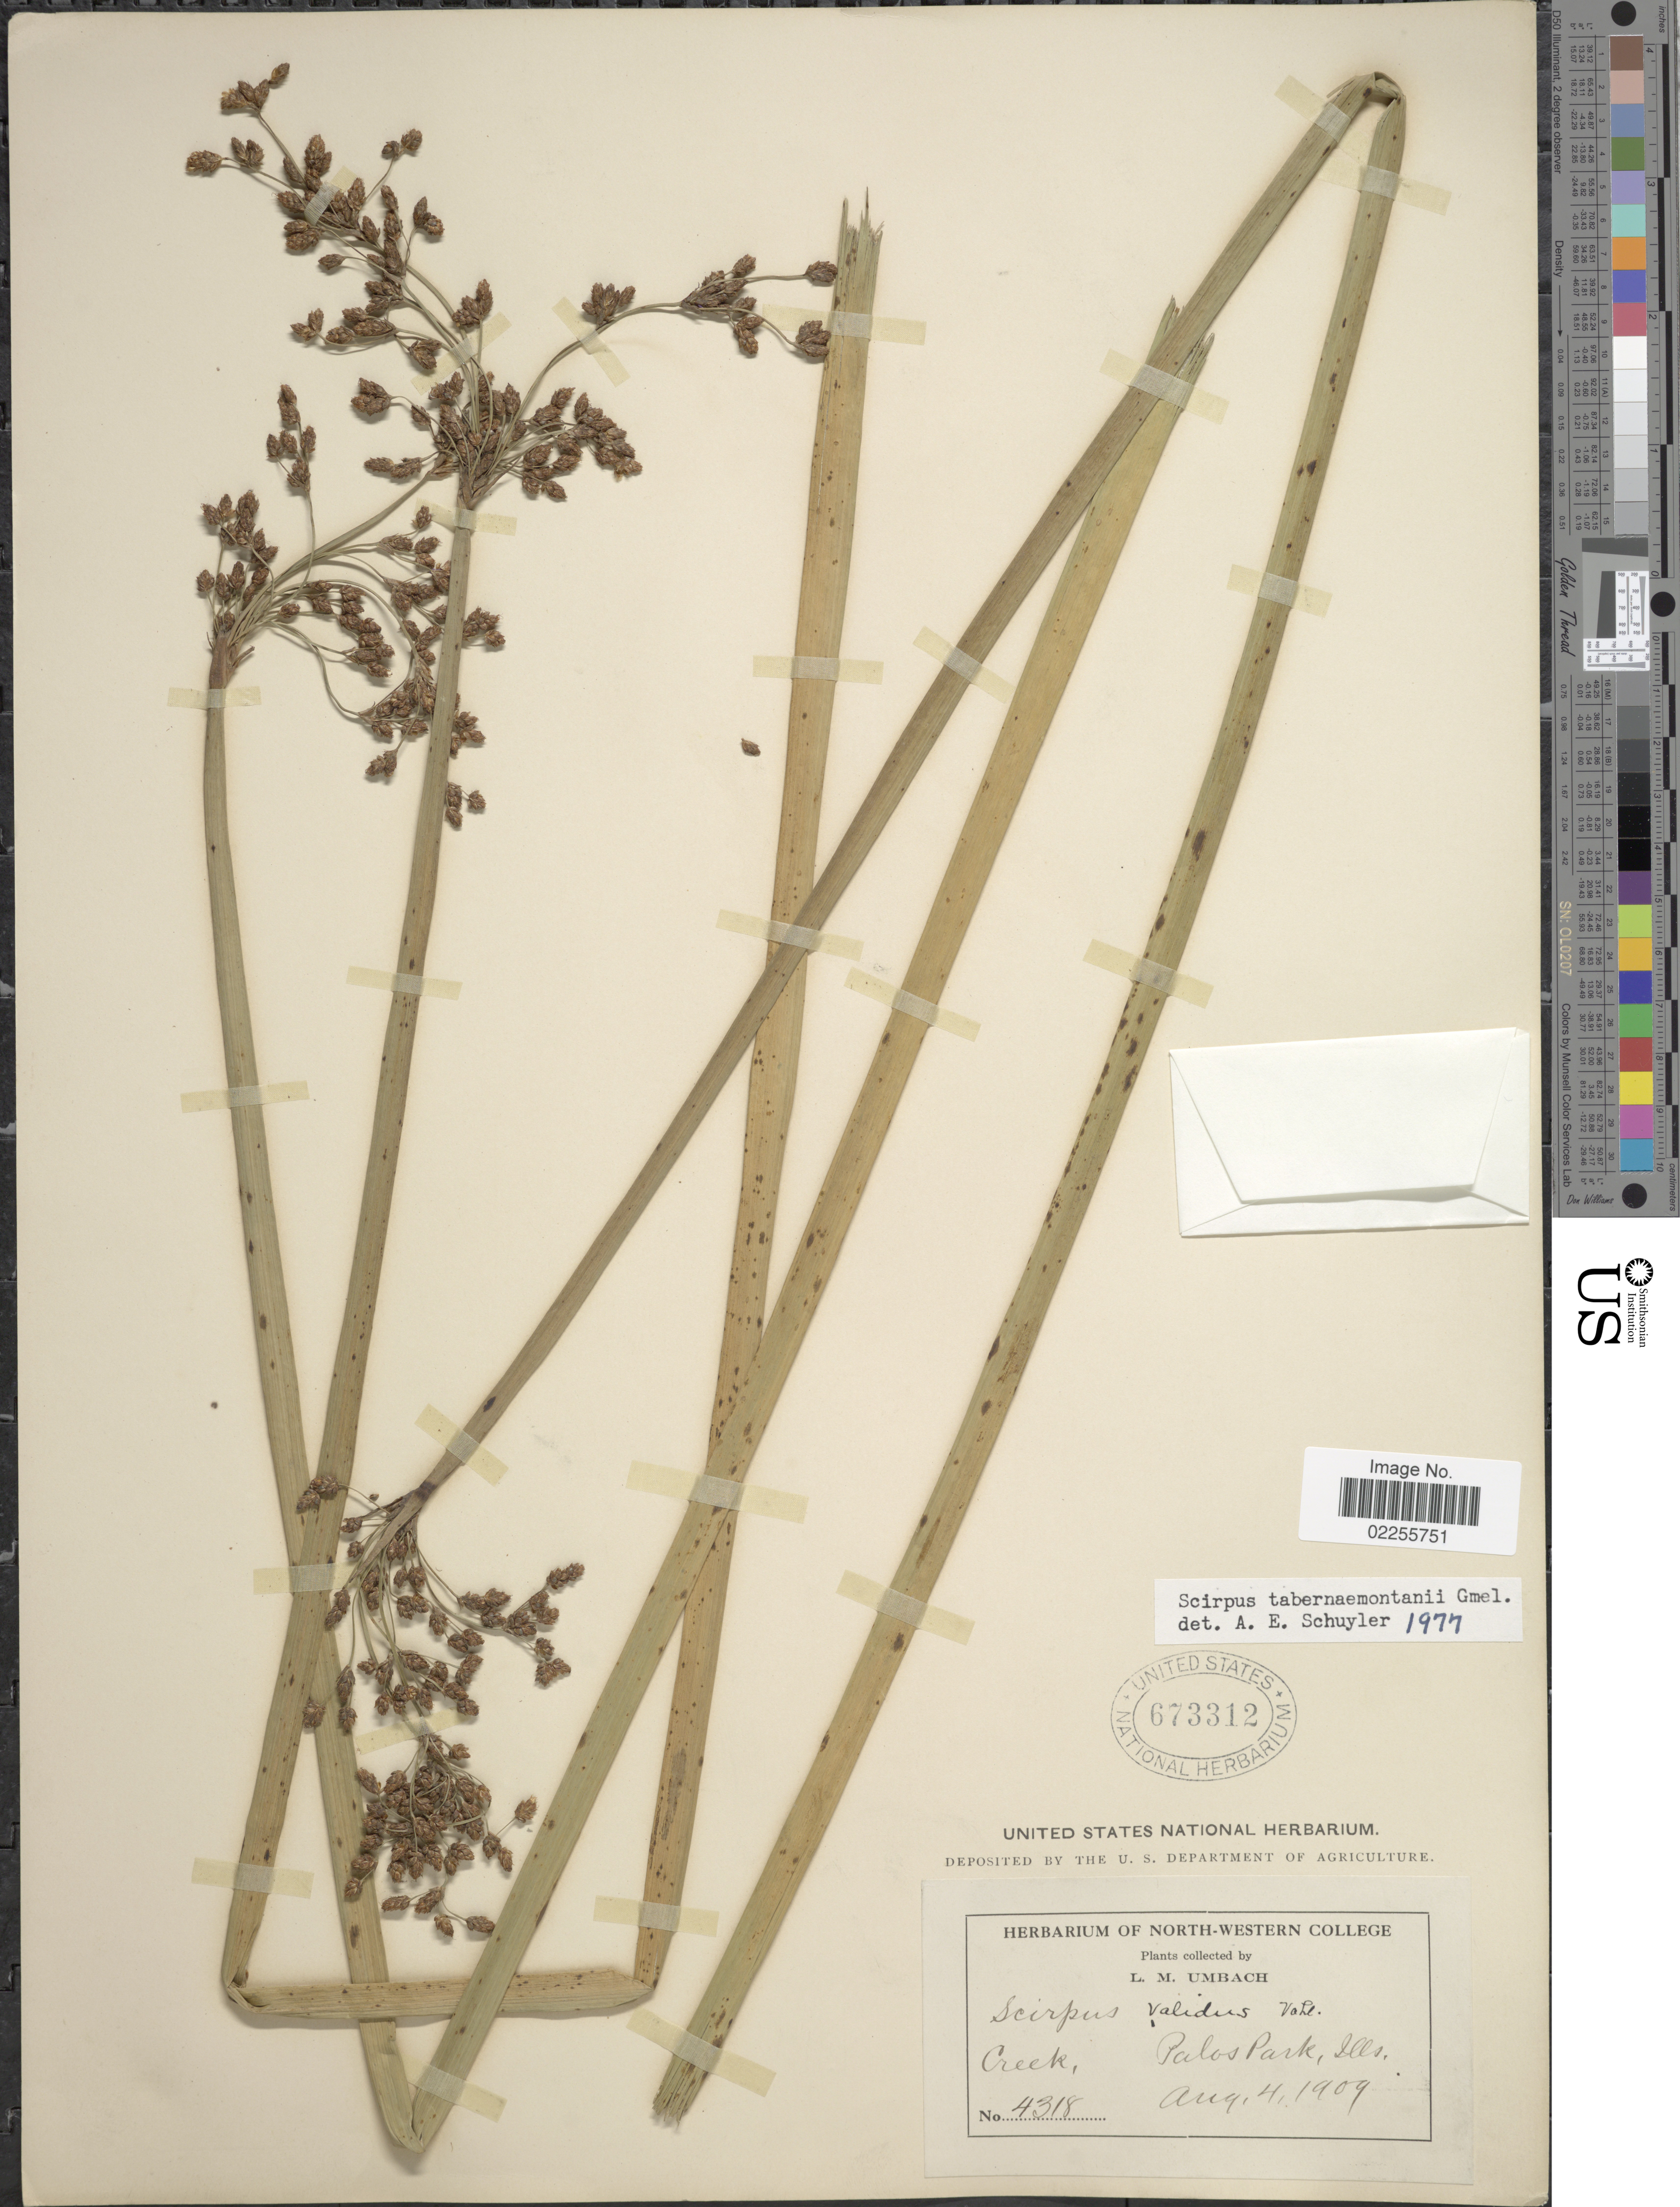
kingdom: Plantae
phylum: Tracheophyta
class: Liliopsida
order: Poales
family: Cyperaceae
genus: Schoenoplectus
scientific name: Schoenoplectus tabernaemontani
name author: (C.C. Gmel.) Palla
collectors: L. M. Umbach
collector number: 4318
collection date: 1909-08-04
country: United States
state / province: Illinois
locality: Creek, Palos Park.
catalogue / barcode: US 673312